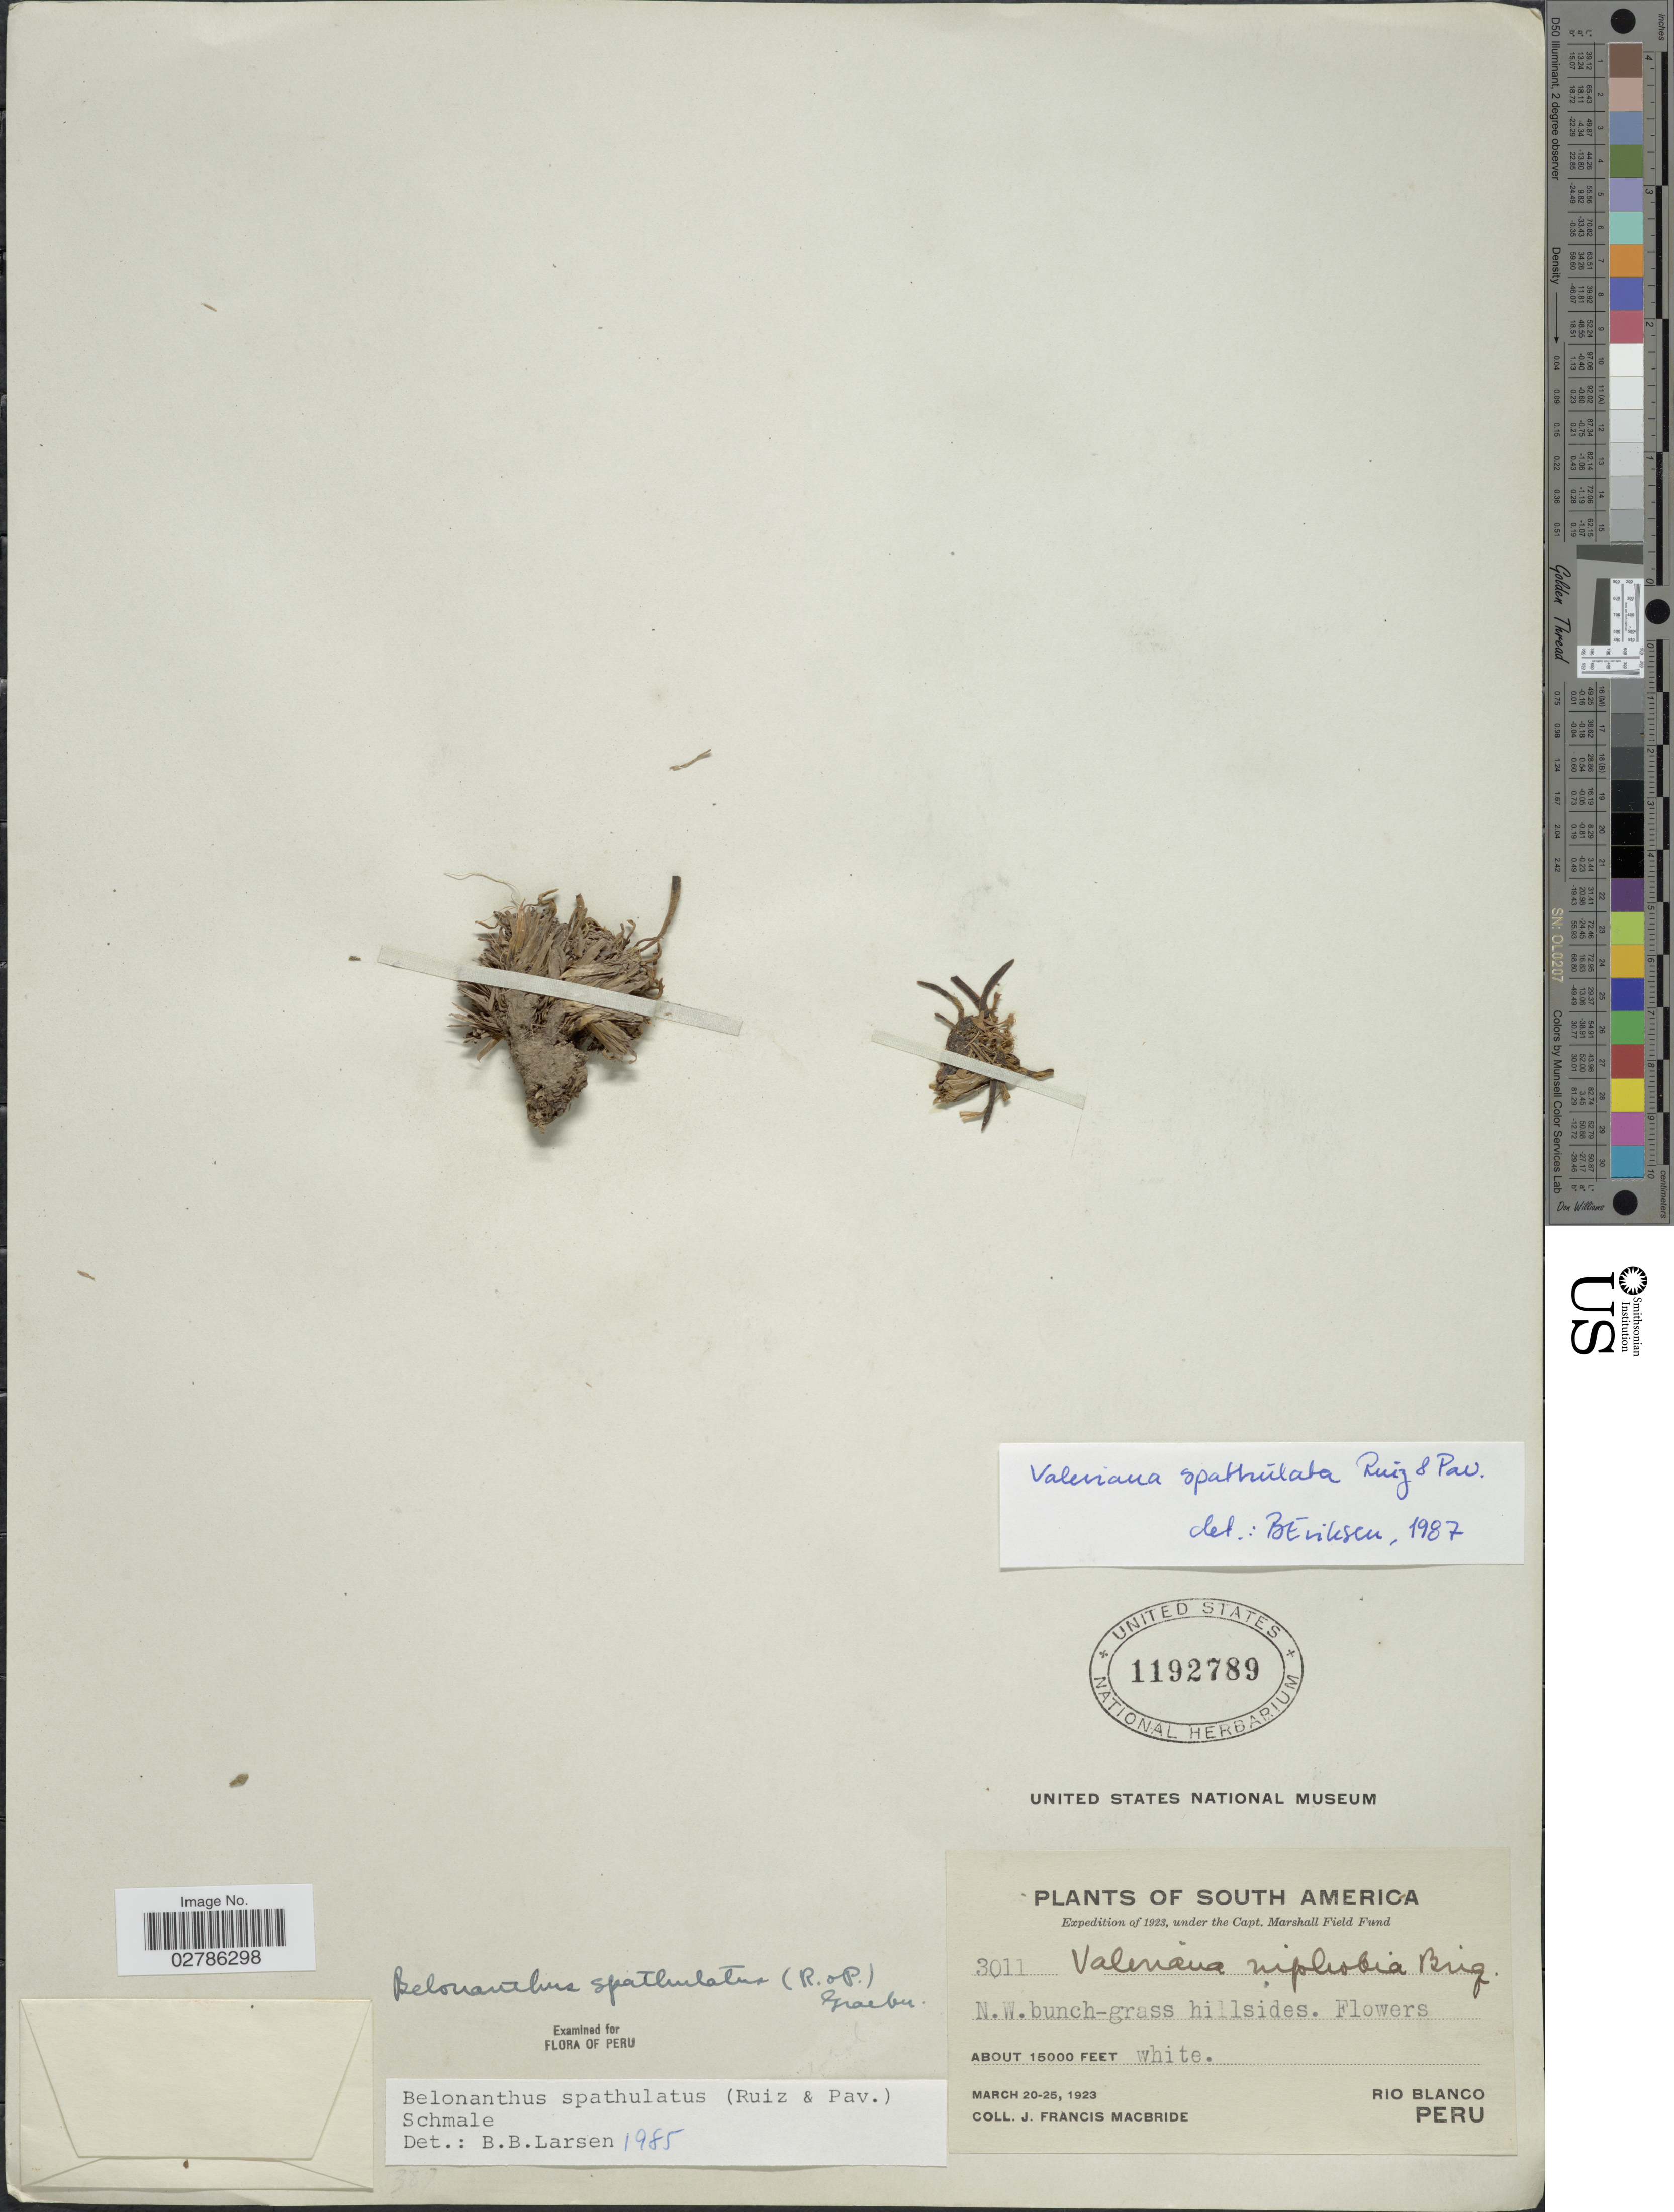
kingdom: Plantae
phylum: Tracheophyta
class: Magnoliopsida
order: Dipsacales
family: Caprifoliaceae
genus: Belonanthus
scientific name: Belonanthus spathulatus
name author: (Ruiz & Pav.) Schmale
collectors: J. F. Macbride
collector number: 3011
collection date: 1923-03-20/1923-03-25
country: Peru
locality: N.W. bunch-grass hillsides, Rio Blanco.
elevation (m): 4572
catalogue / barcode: US 1192789